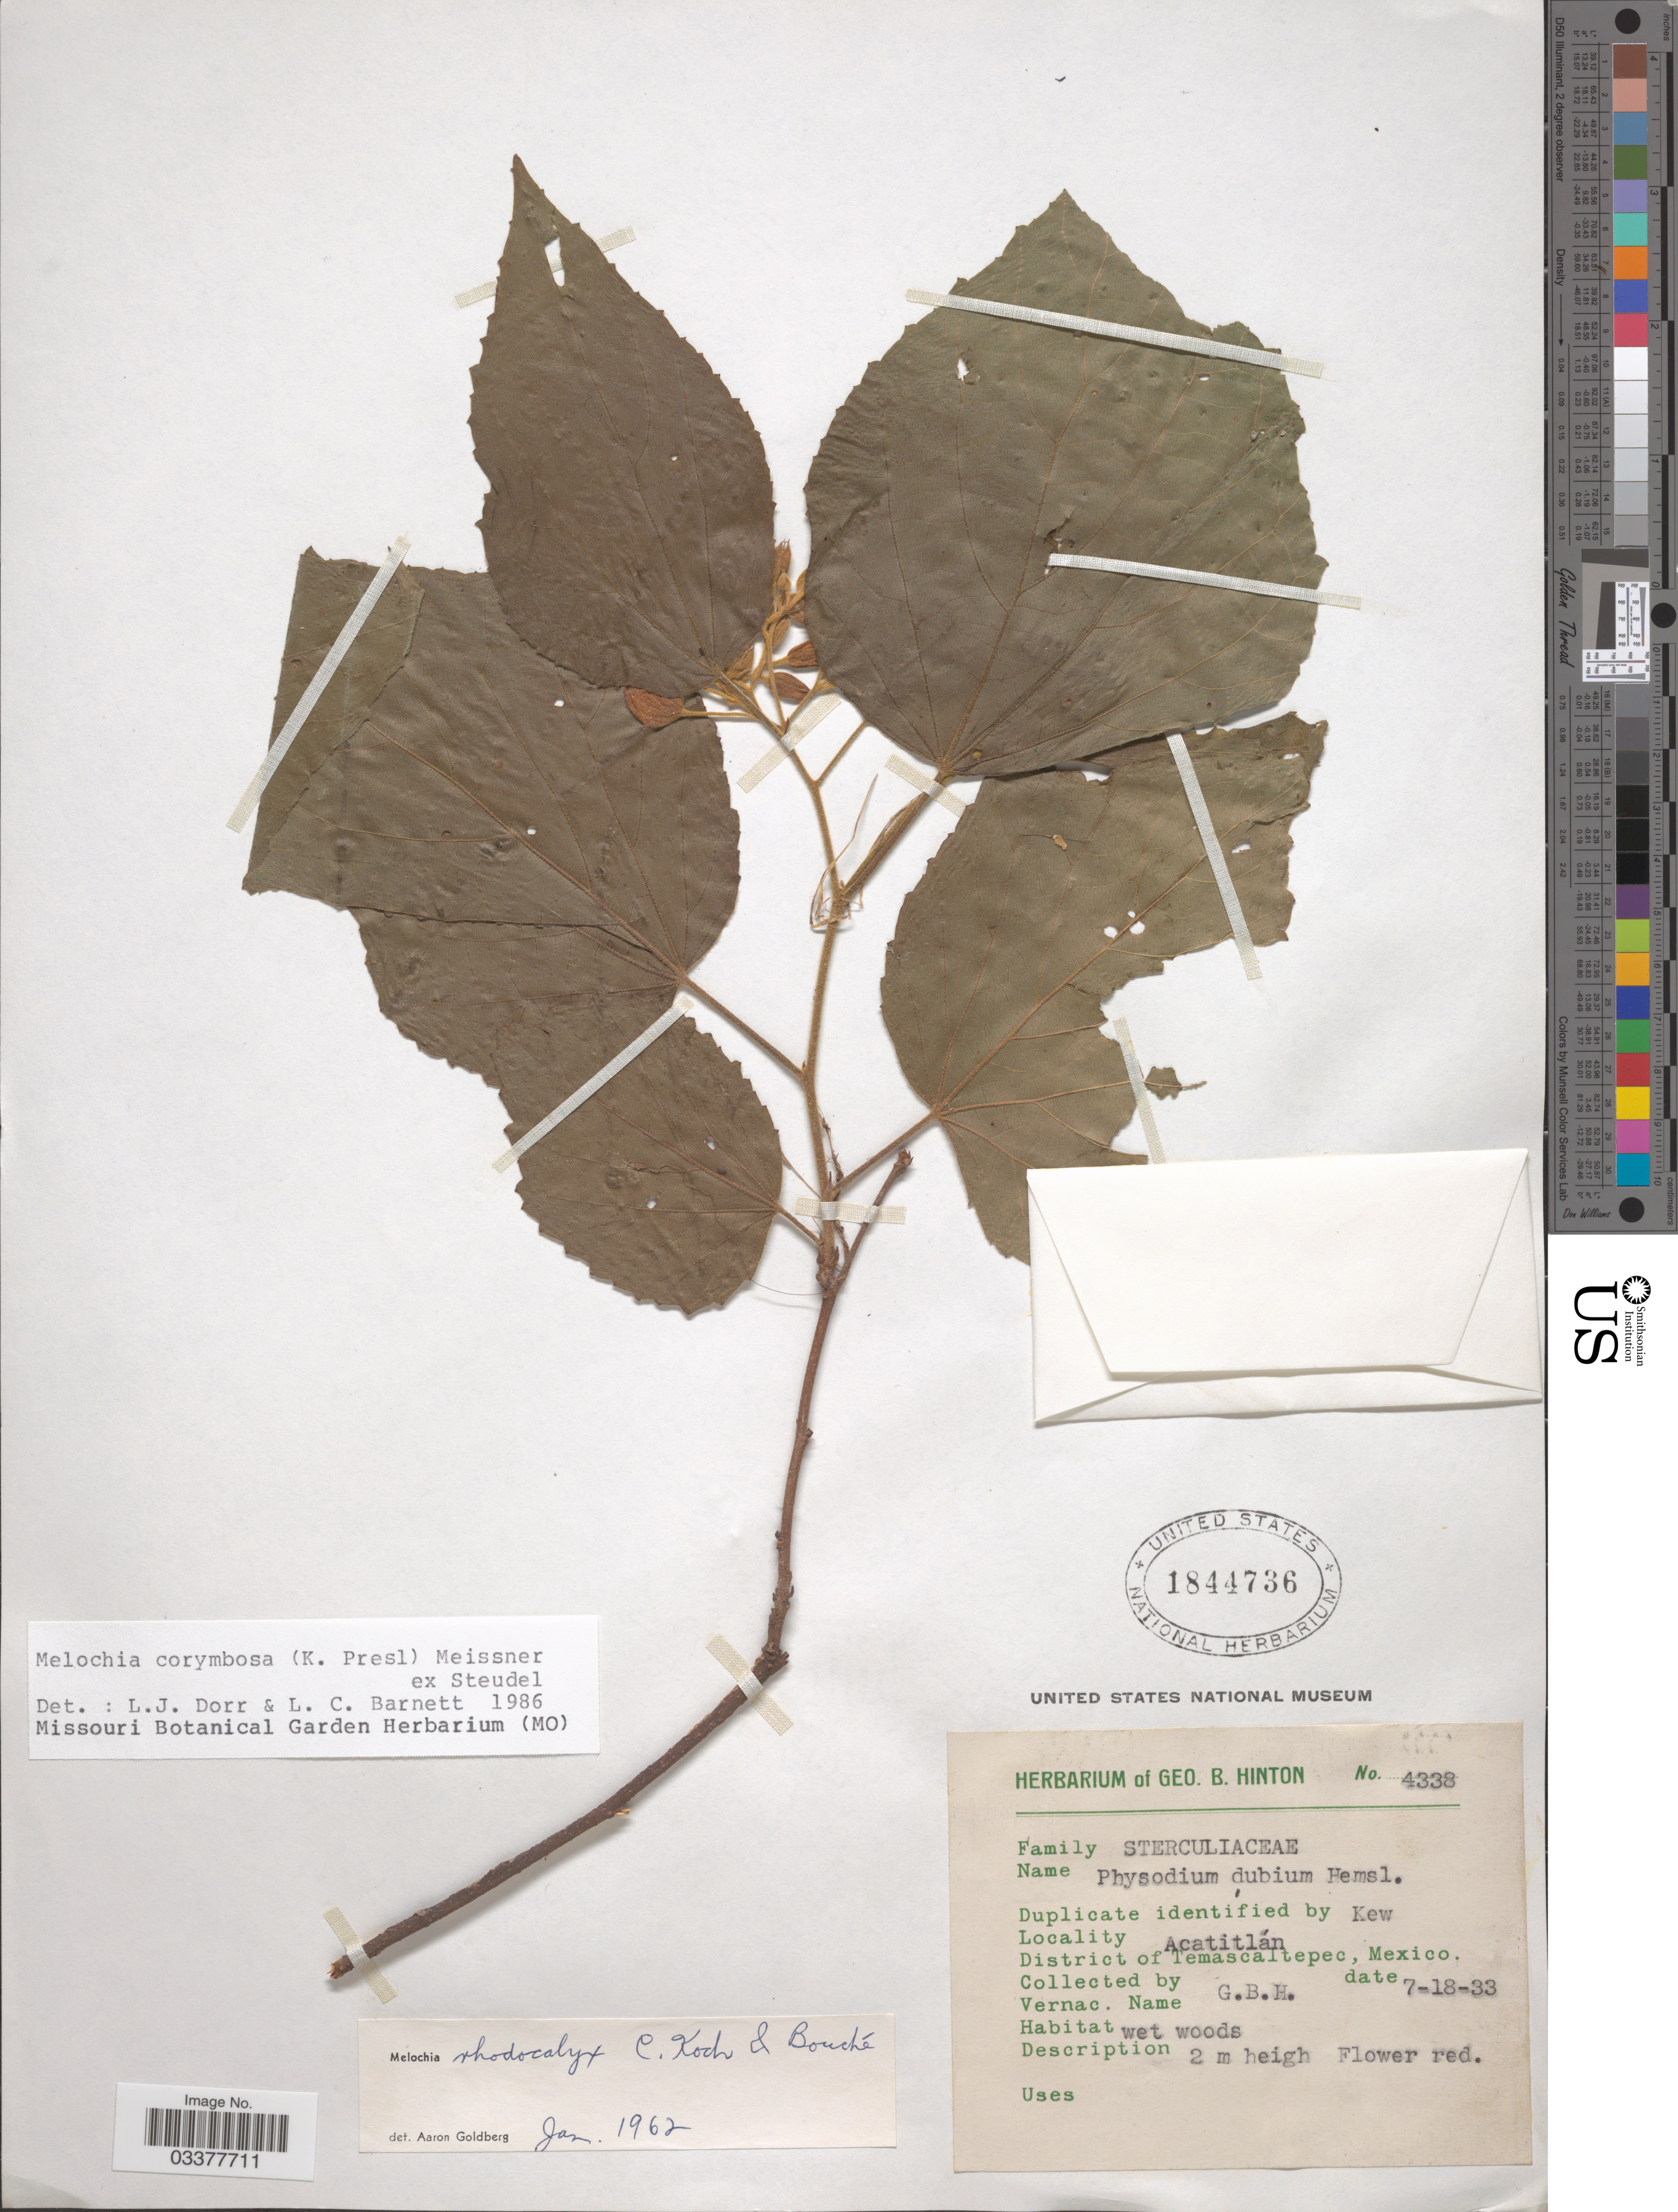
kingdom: Plantae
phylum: Tracheophyta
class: Magnoliopsida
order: Malvales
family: Malvaceae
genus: Melochia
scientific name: Melochia corymbosa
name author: (C. Presl) Meissn. ex Steud.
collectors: G. B. Hinton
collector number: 4338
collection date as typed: Transcribed d/m/y: 18/7/33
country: Mexico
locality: Acatitlán. District of Temascaltepec.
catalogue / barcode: US 1844736